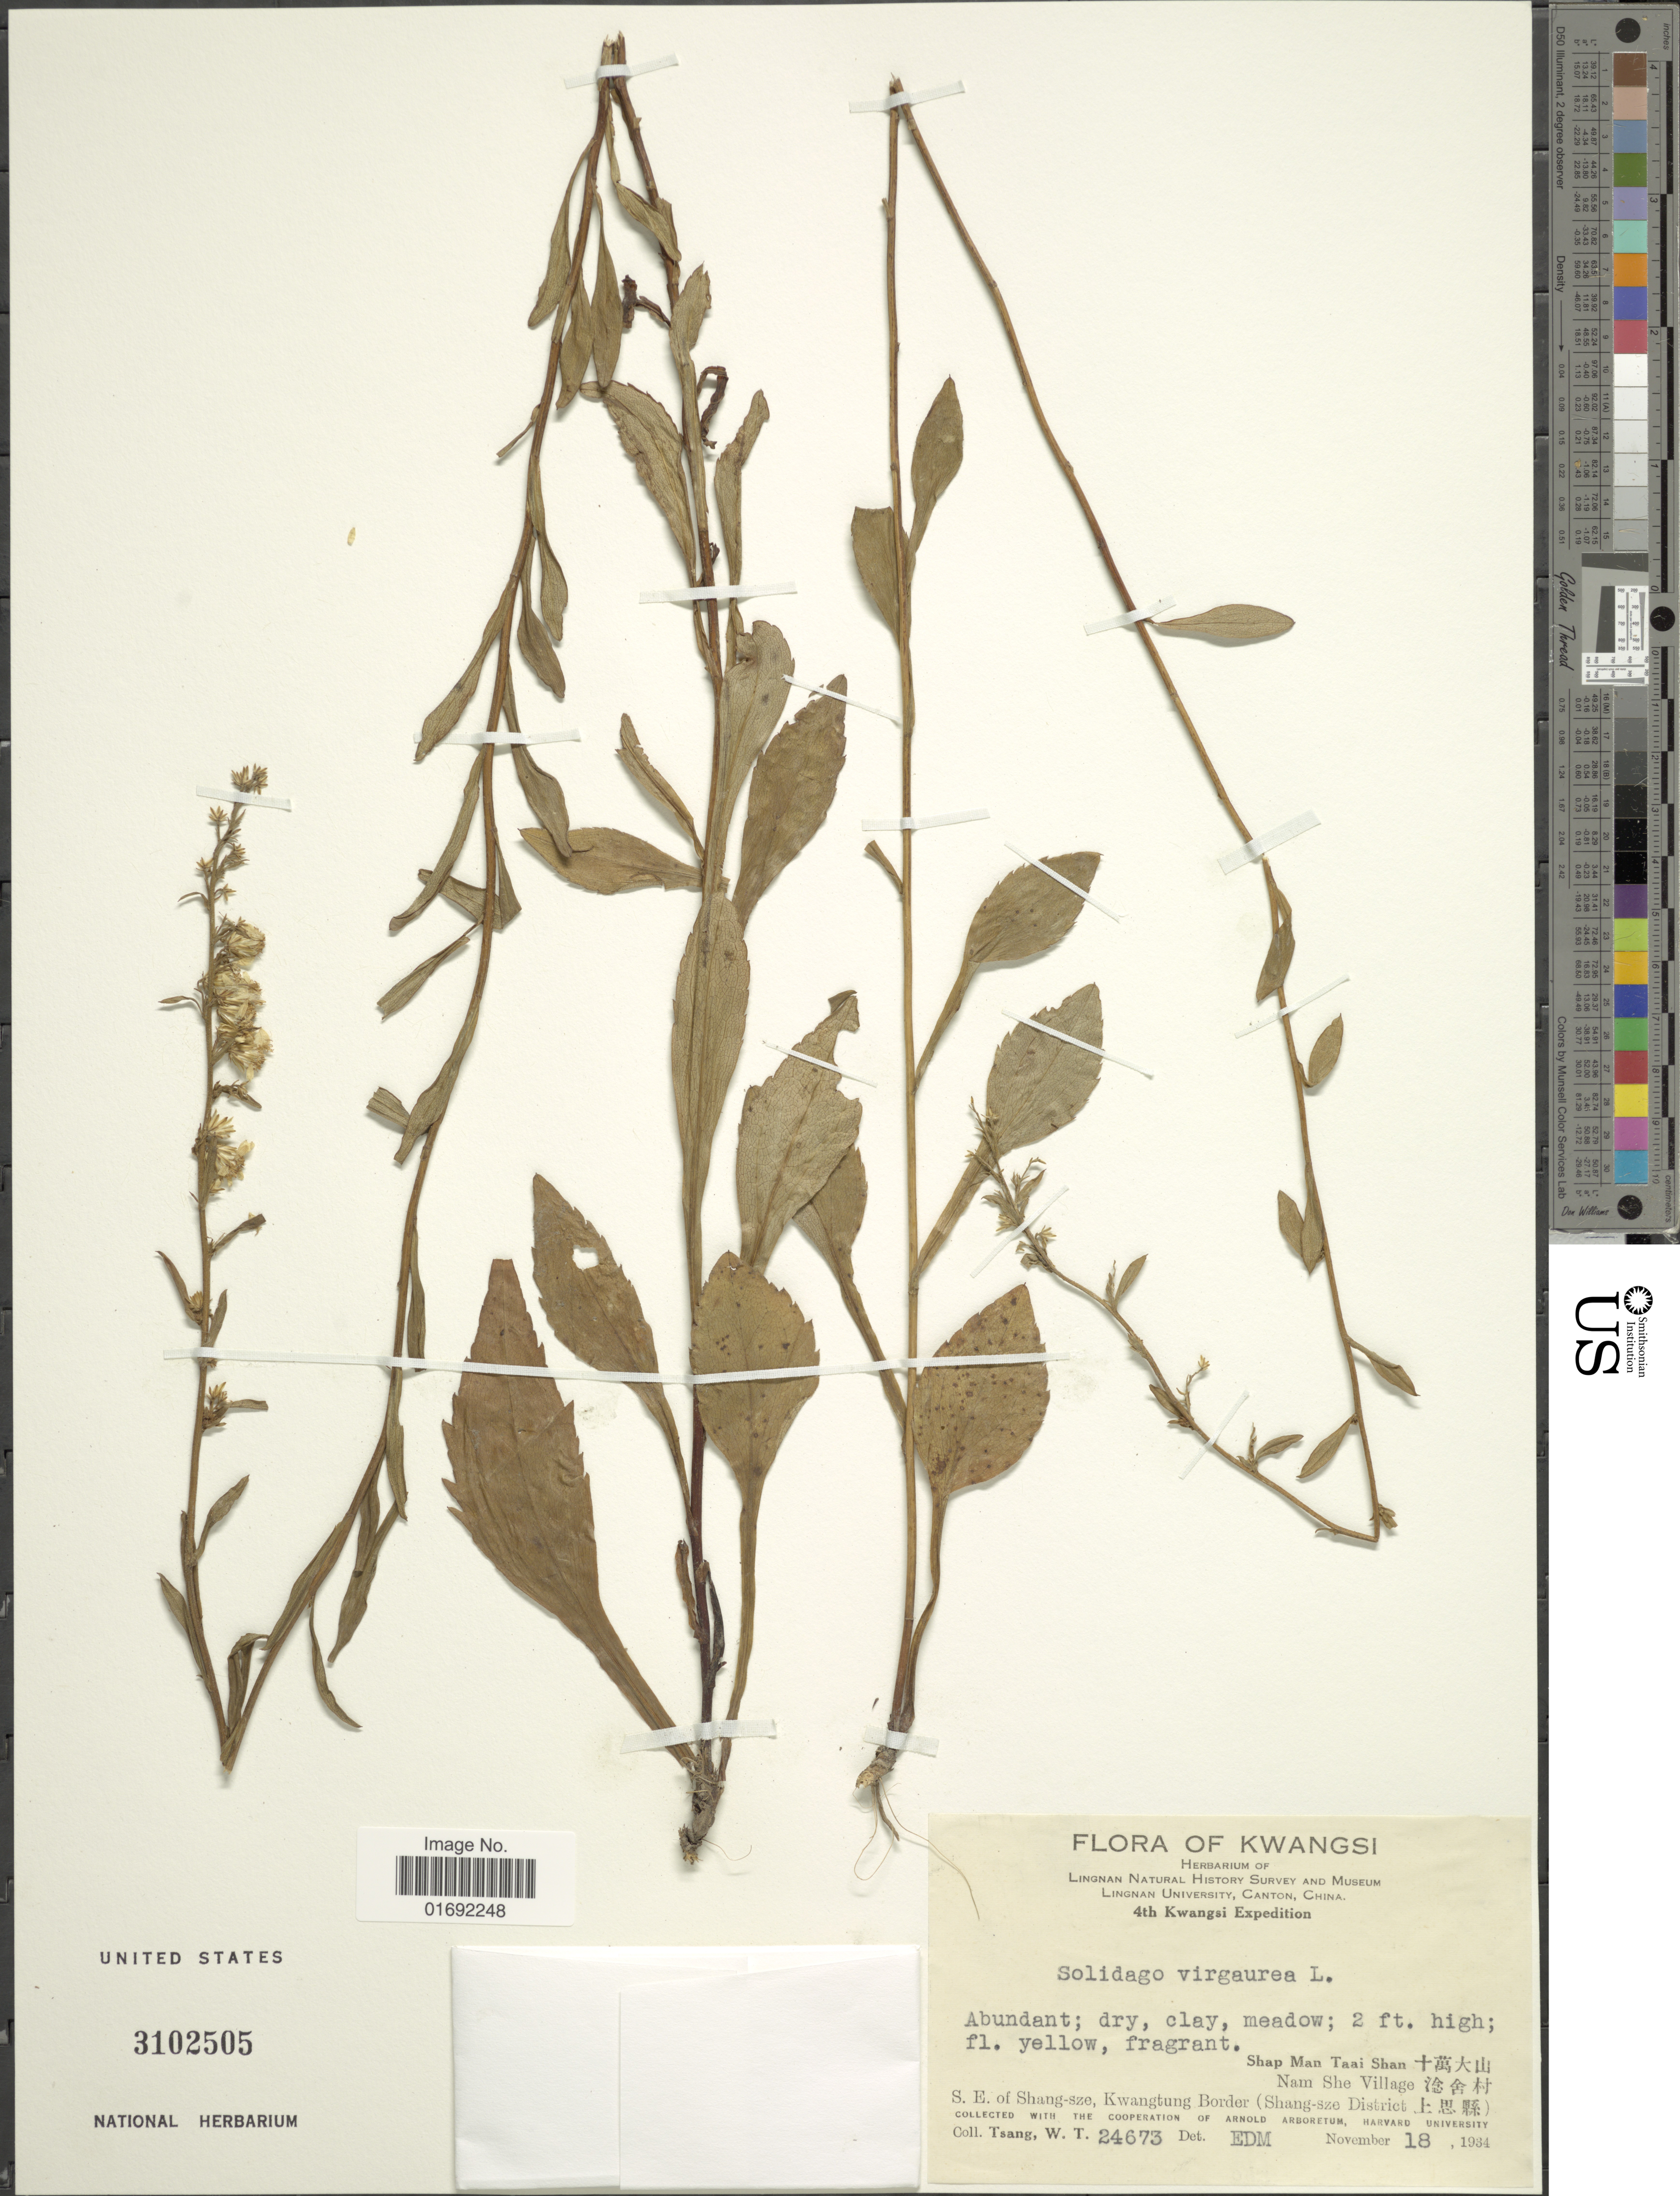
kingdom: Plantae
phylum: Tracheophyta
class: Magnoliopsida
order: Asterales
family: Asteraceae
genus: Solidago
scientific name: Solidago virgaurea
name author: L.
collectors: W. T. Tsang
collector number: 24673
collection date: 1934-11-18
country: China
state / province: Guangxi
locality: Kwangsi, Shap Man Taai Shan, Nam She Village, S. E. of Shang-sze, Kwangtung Border (Shang-sze District)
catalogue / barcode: US 3102505